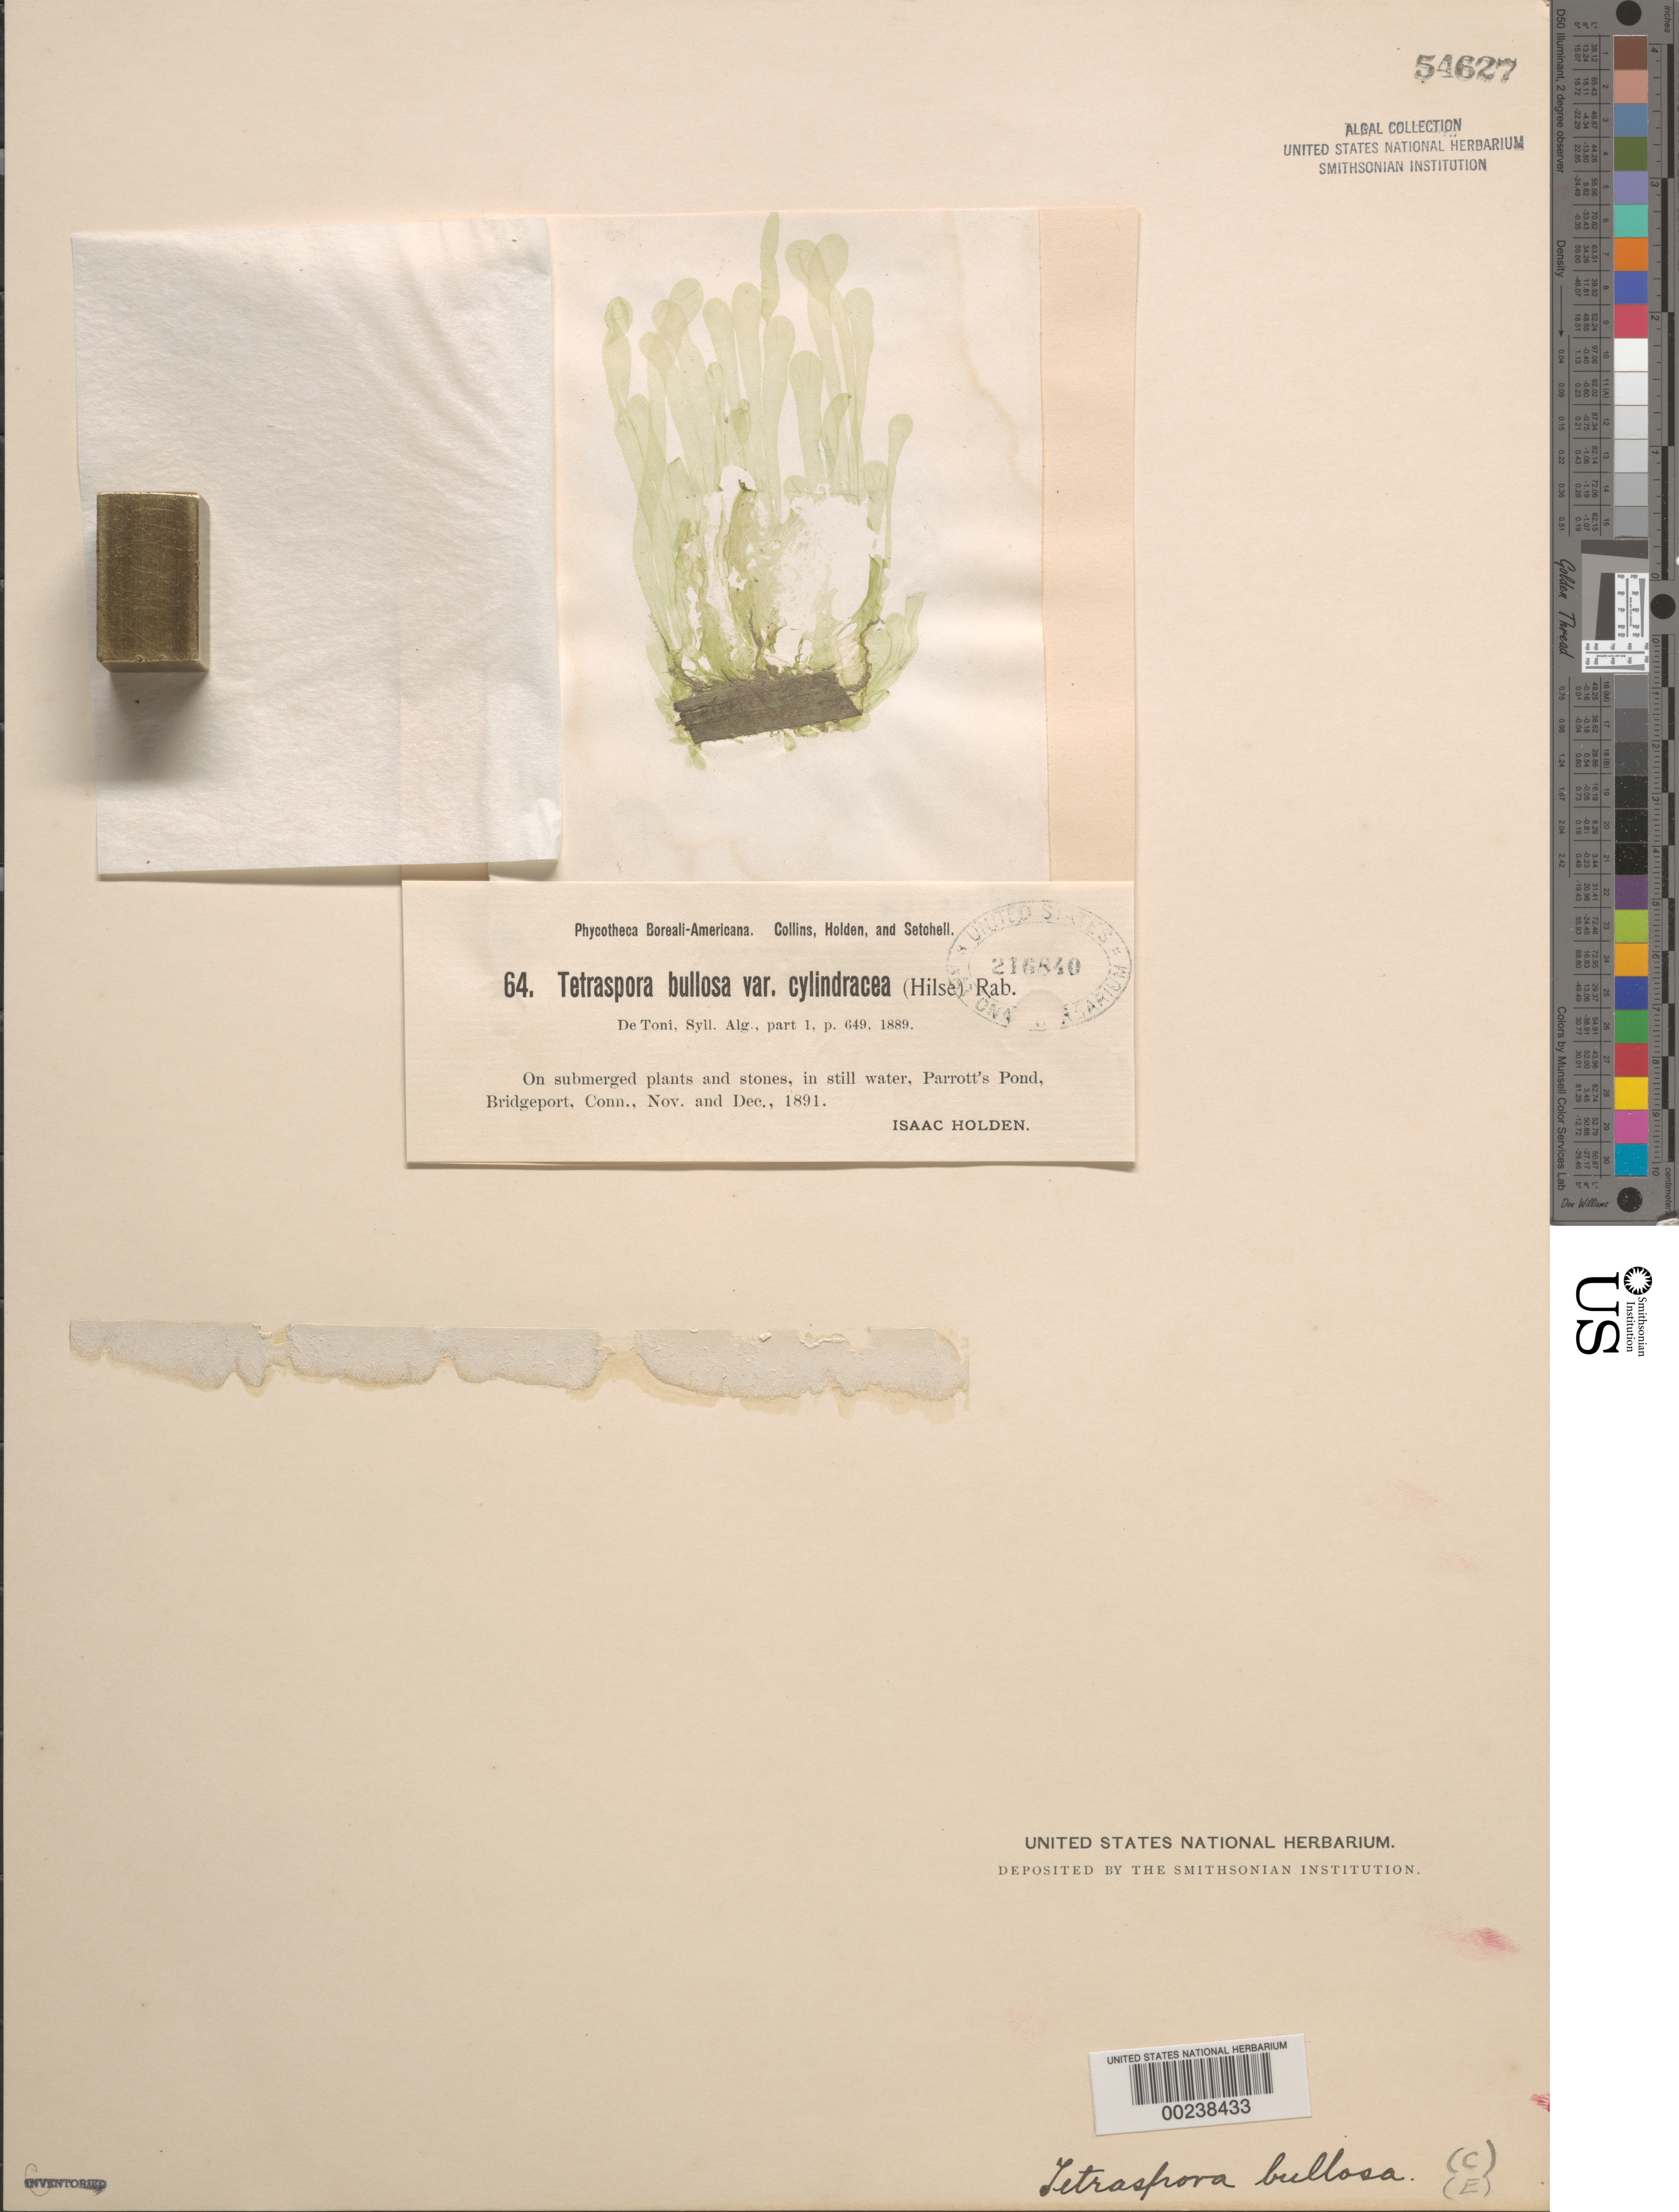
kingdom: Plantae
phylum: Chlorophyta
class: Ulvophyceae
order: Ulvales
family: Monostromataceae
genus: Monostroma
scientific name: Monostroma bullosum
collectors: I. Holden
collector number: PB-A 64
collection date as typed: Nov 1891 AND -- Dec 1891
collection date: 1891-11,1891-12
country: United States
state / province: Connecticut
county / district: Fairfield County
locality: Bridgeport, Parrott's Pond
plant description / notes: Collins, Holden & Setchell, Phycotheca Boreali-Americana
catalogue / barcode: US 54627